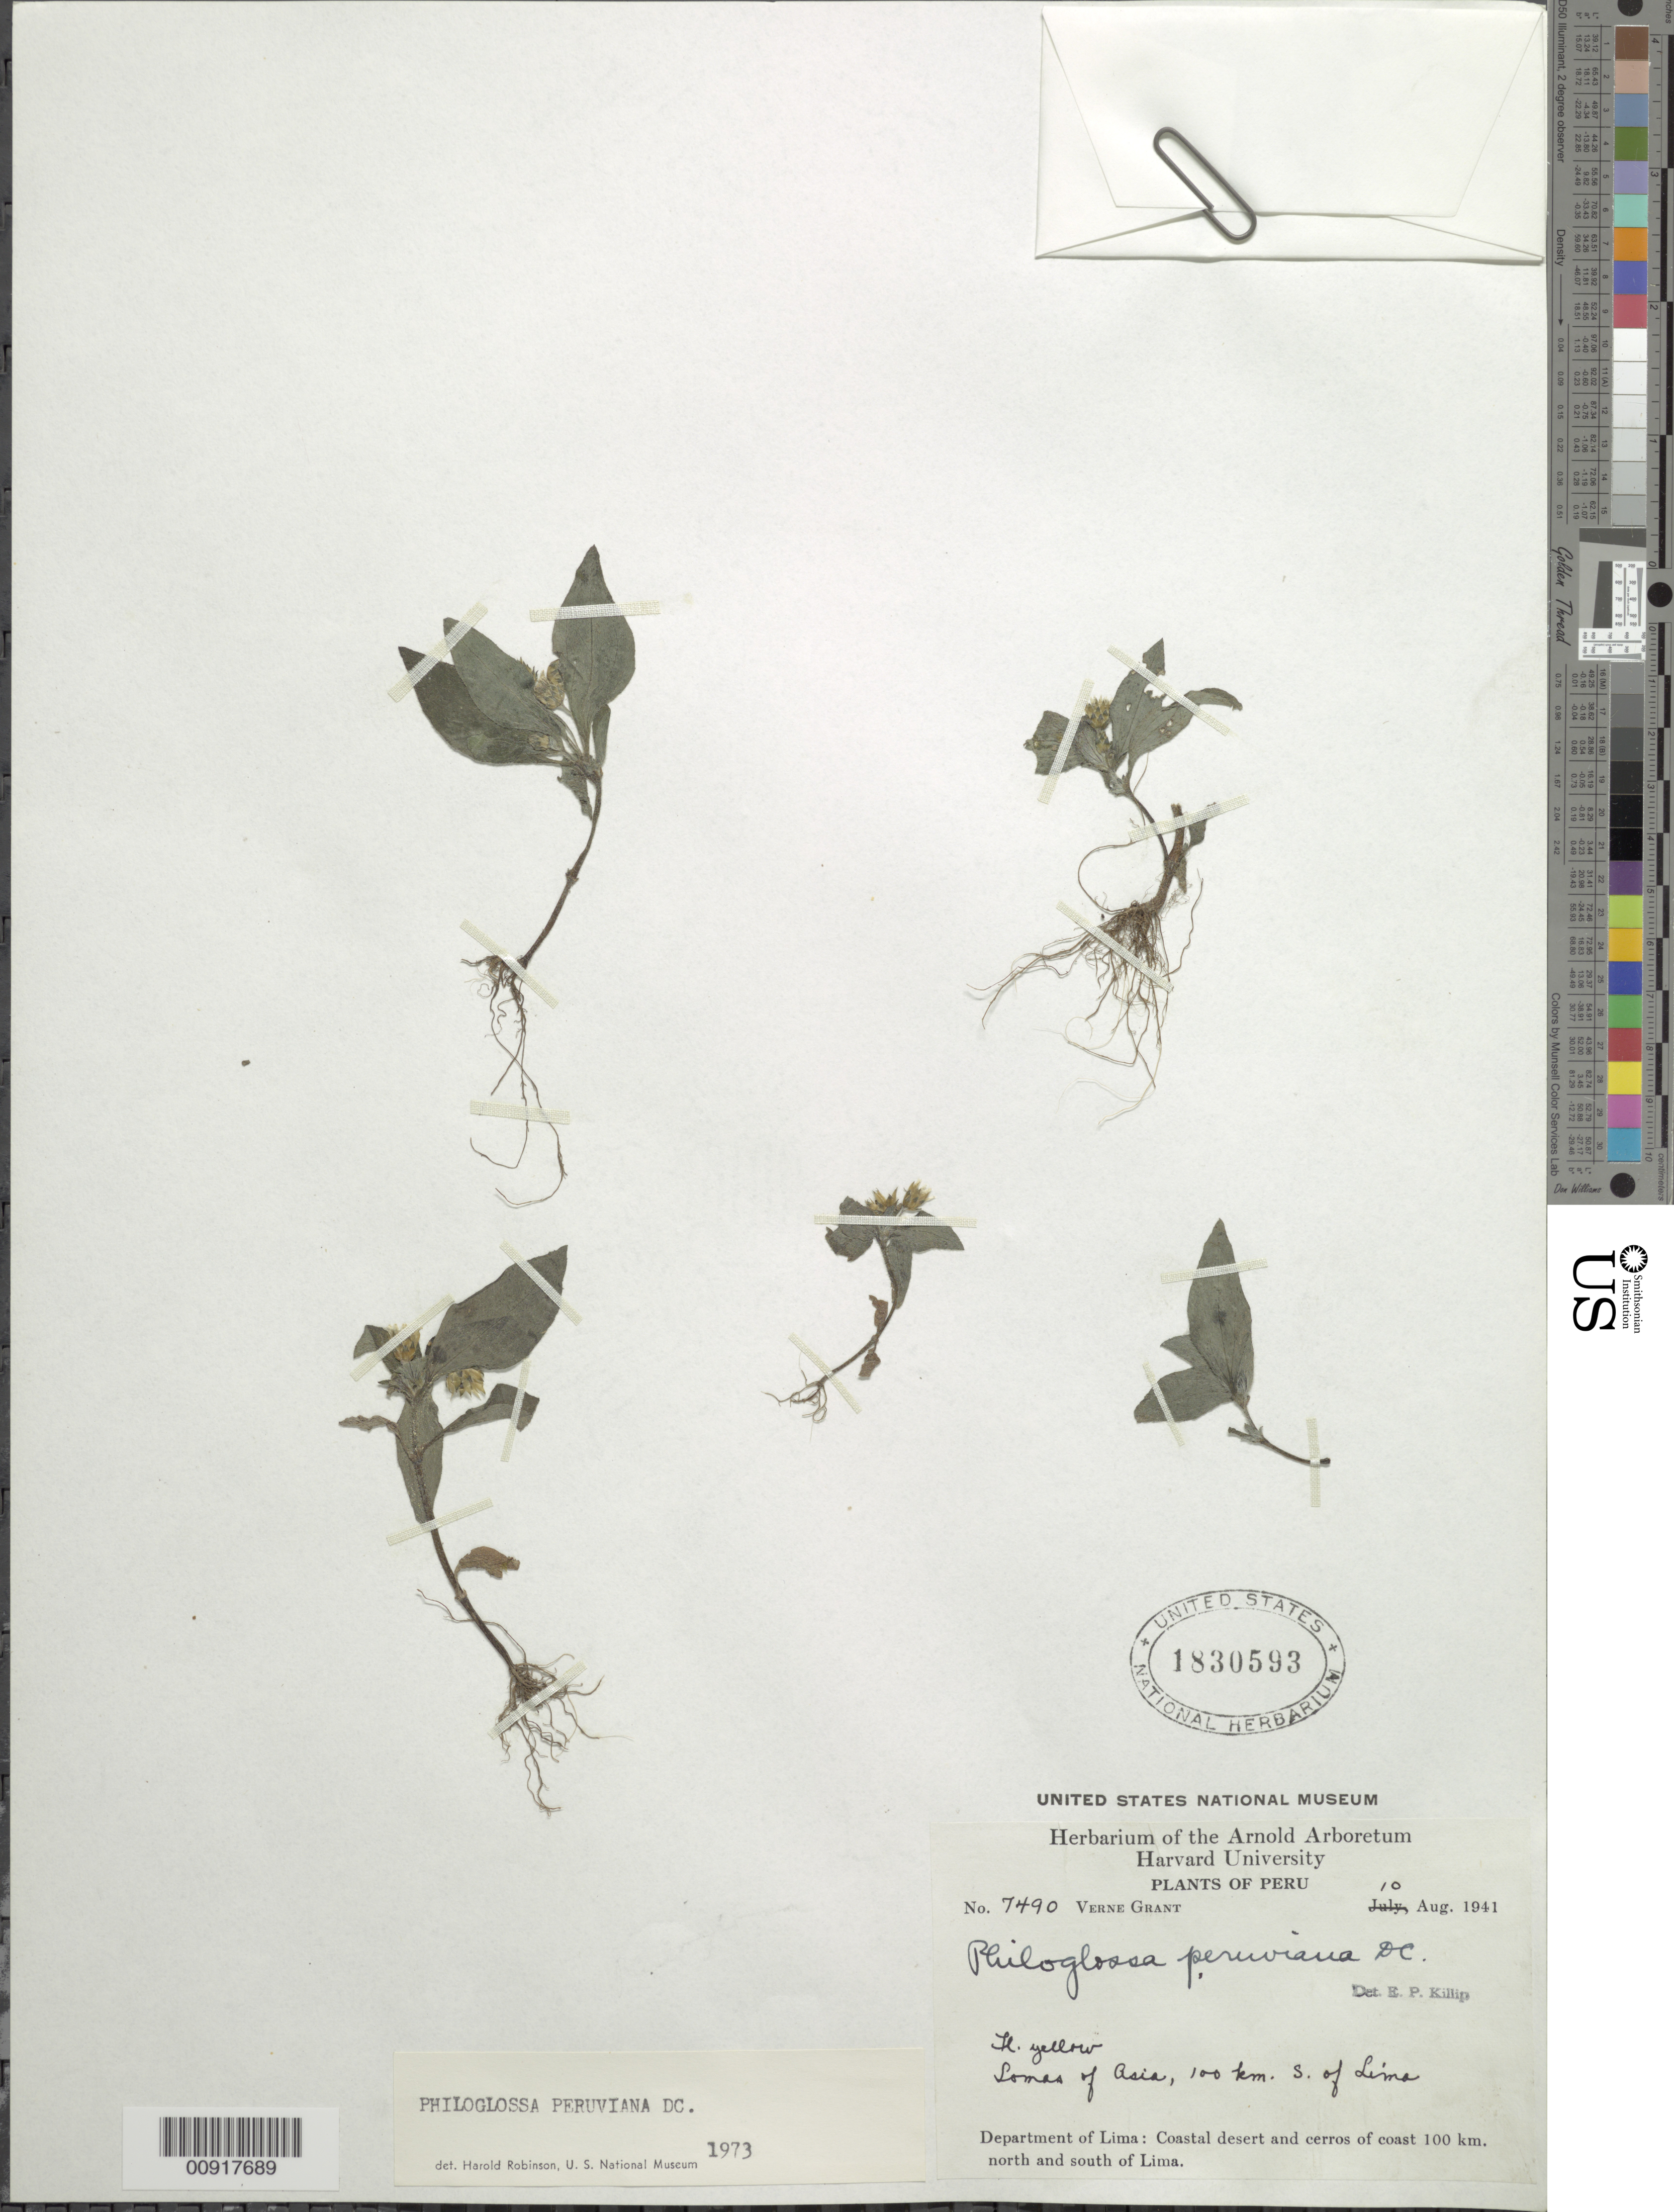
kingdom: Plantae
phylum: Tracheophyta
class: Magnoliopsida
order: Asterales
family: Asteraceae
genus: Philoglossa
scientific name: Philoglossa peruviana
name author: DC.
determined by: Robinson, Harold E., (US)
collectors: V. Grant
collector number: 7490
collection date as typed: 10 August 1941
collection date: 1941-08-10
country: Peru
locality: Dpto. Lima, Lomas of Asia, 100 km S of Lima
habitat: Coastal desert and cerros of coast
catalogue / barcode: US 1830593